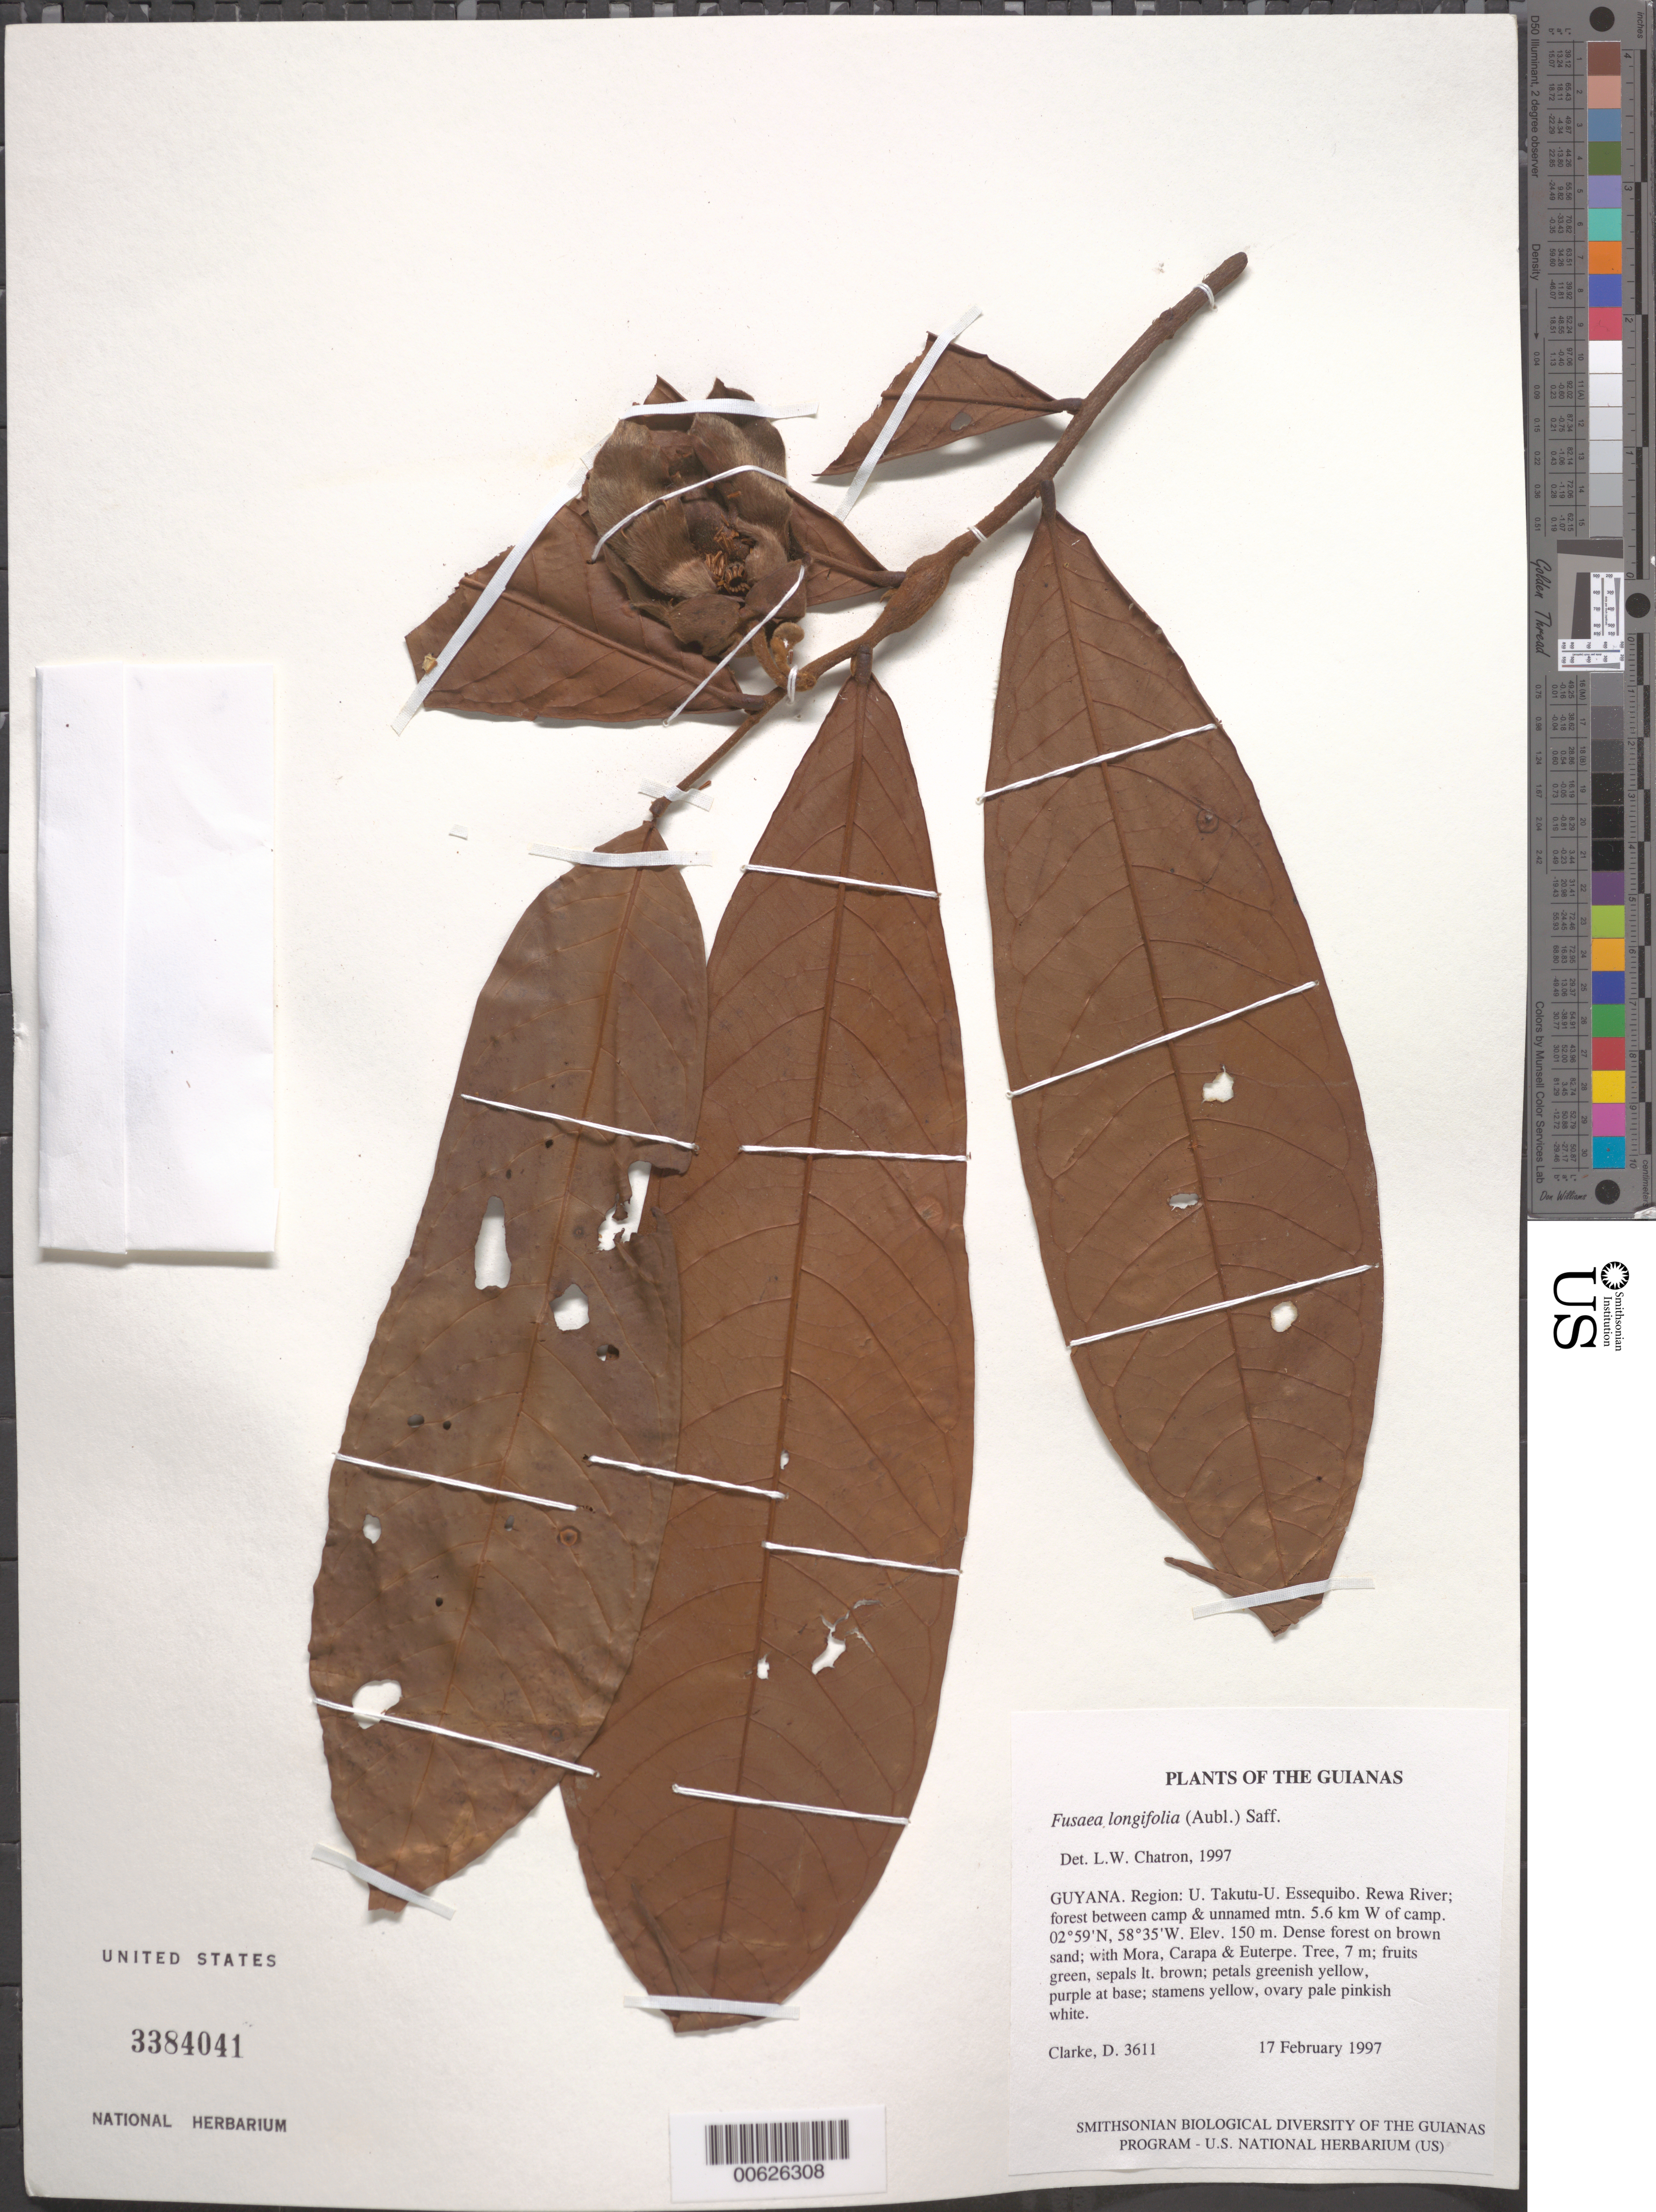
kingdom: Plantae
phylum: Tracheophyta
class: Magnoliopsida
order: Magnoliales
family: Annonaceae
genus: Fusaea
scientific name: Fusaea longifolia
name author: (Aubl.) Saff.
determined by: Chatrou, L. W.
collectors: H. D. Clarke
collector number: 3611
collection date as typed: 17 February 1997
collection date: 1997-02-17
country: Guyana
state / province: U. Takutu-U. Essequibo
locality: Rewa River; forest between camp & unnamed mtn. 5.6 km W of camp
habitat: Dense forest on brown sand; with Mora, Carapa & Euterpe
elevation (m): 150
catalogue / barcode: US 3384041